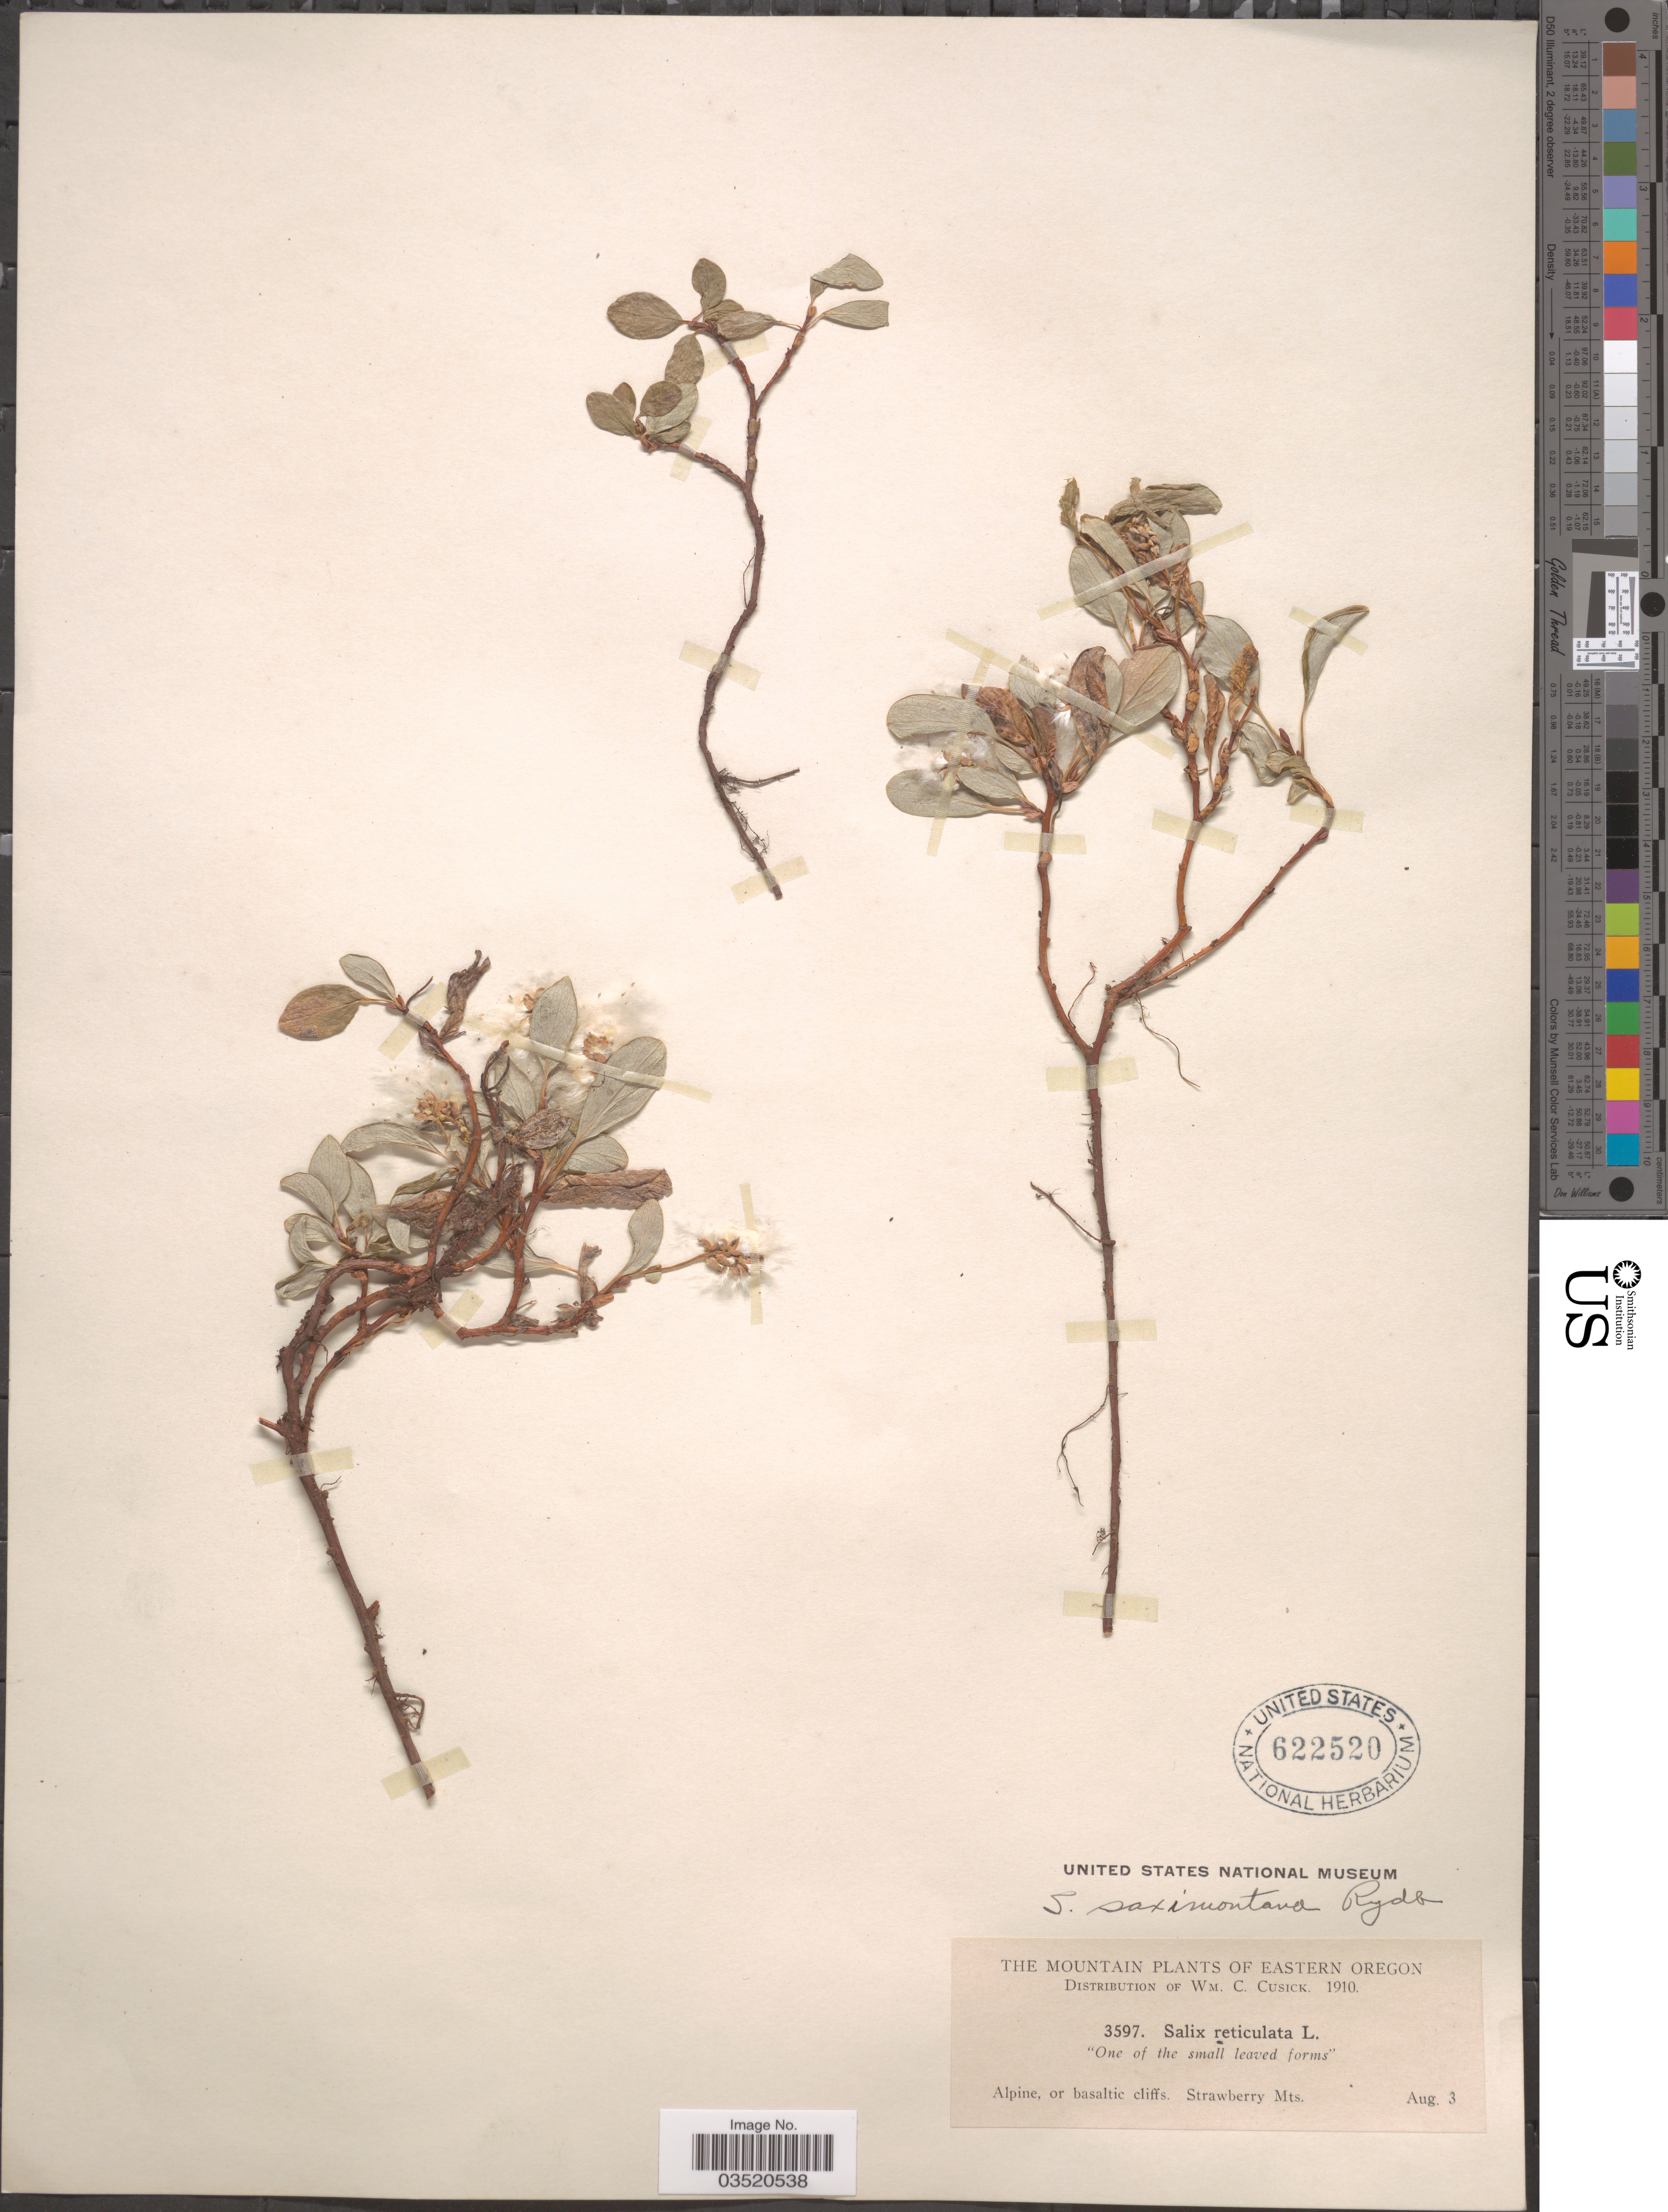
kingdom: Plantae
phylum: Tracheophyta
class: Magnoliopsida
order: Malpighiales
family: Salicaceae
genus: Salix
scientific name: Salix saximontana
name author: Rydb.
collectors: W. C. Cusick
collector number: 3597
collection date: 1910-08-03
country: United States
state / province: Oregon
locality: Eastern Oregon. Strawberry Mts.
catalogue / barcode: US 622520